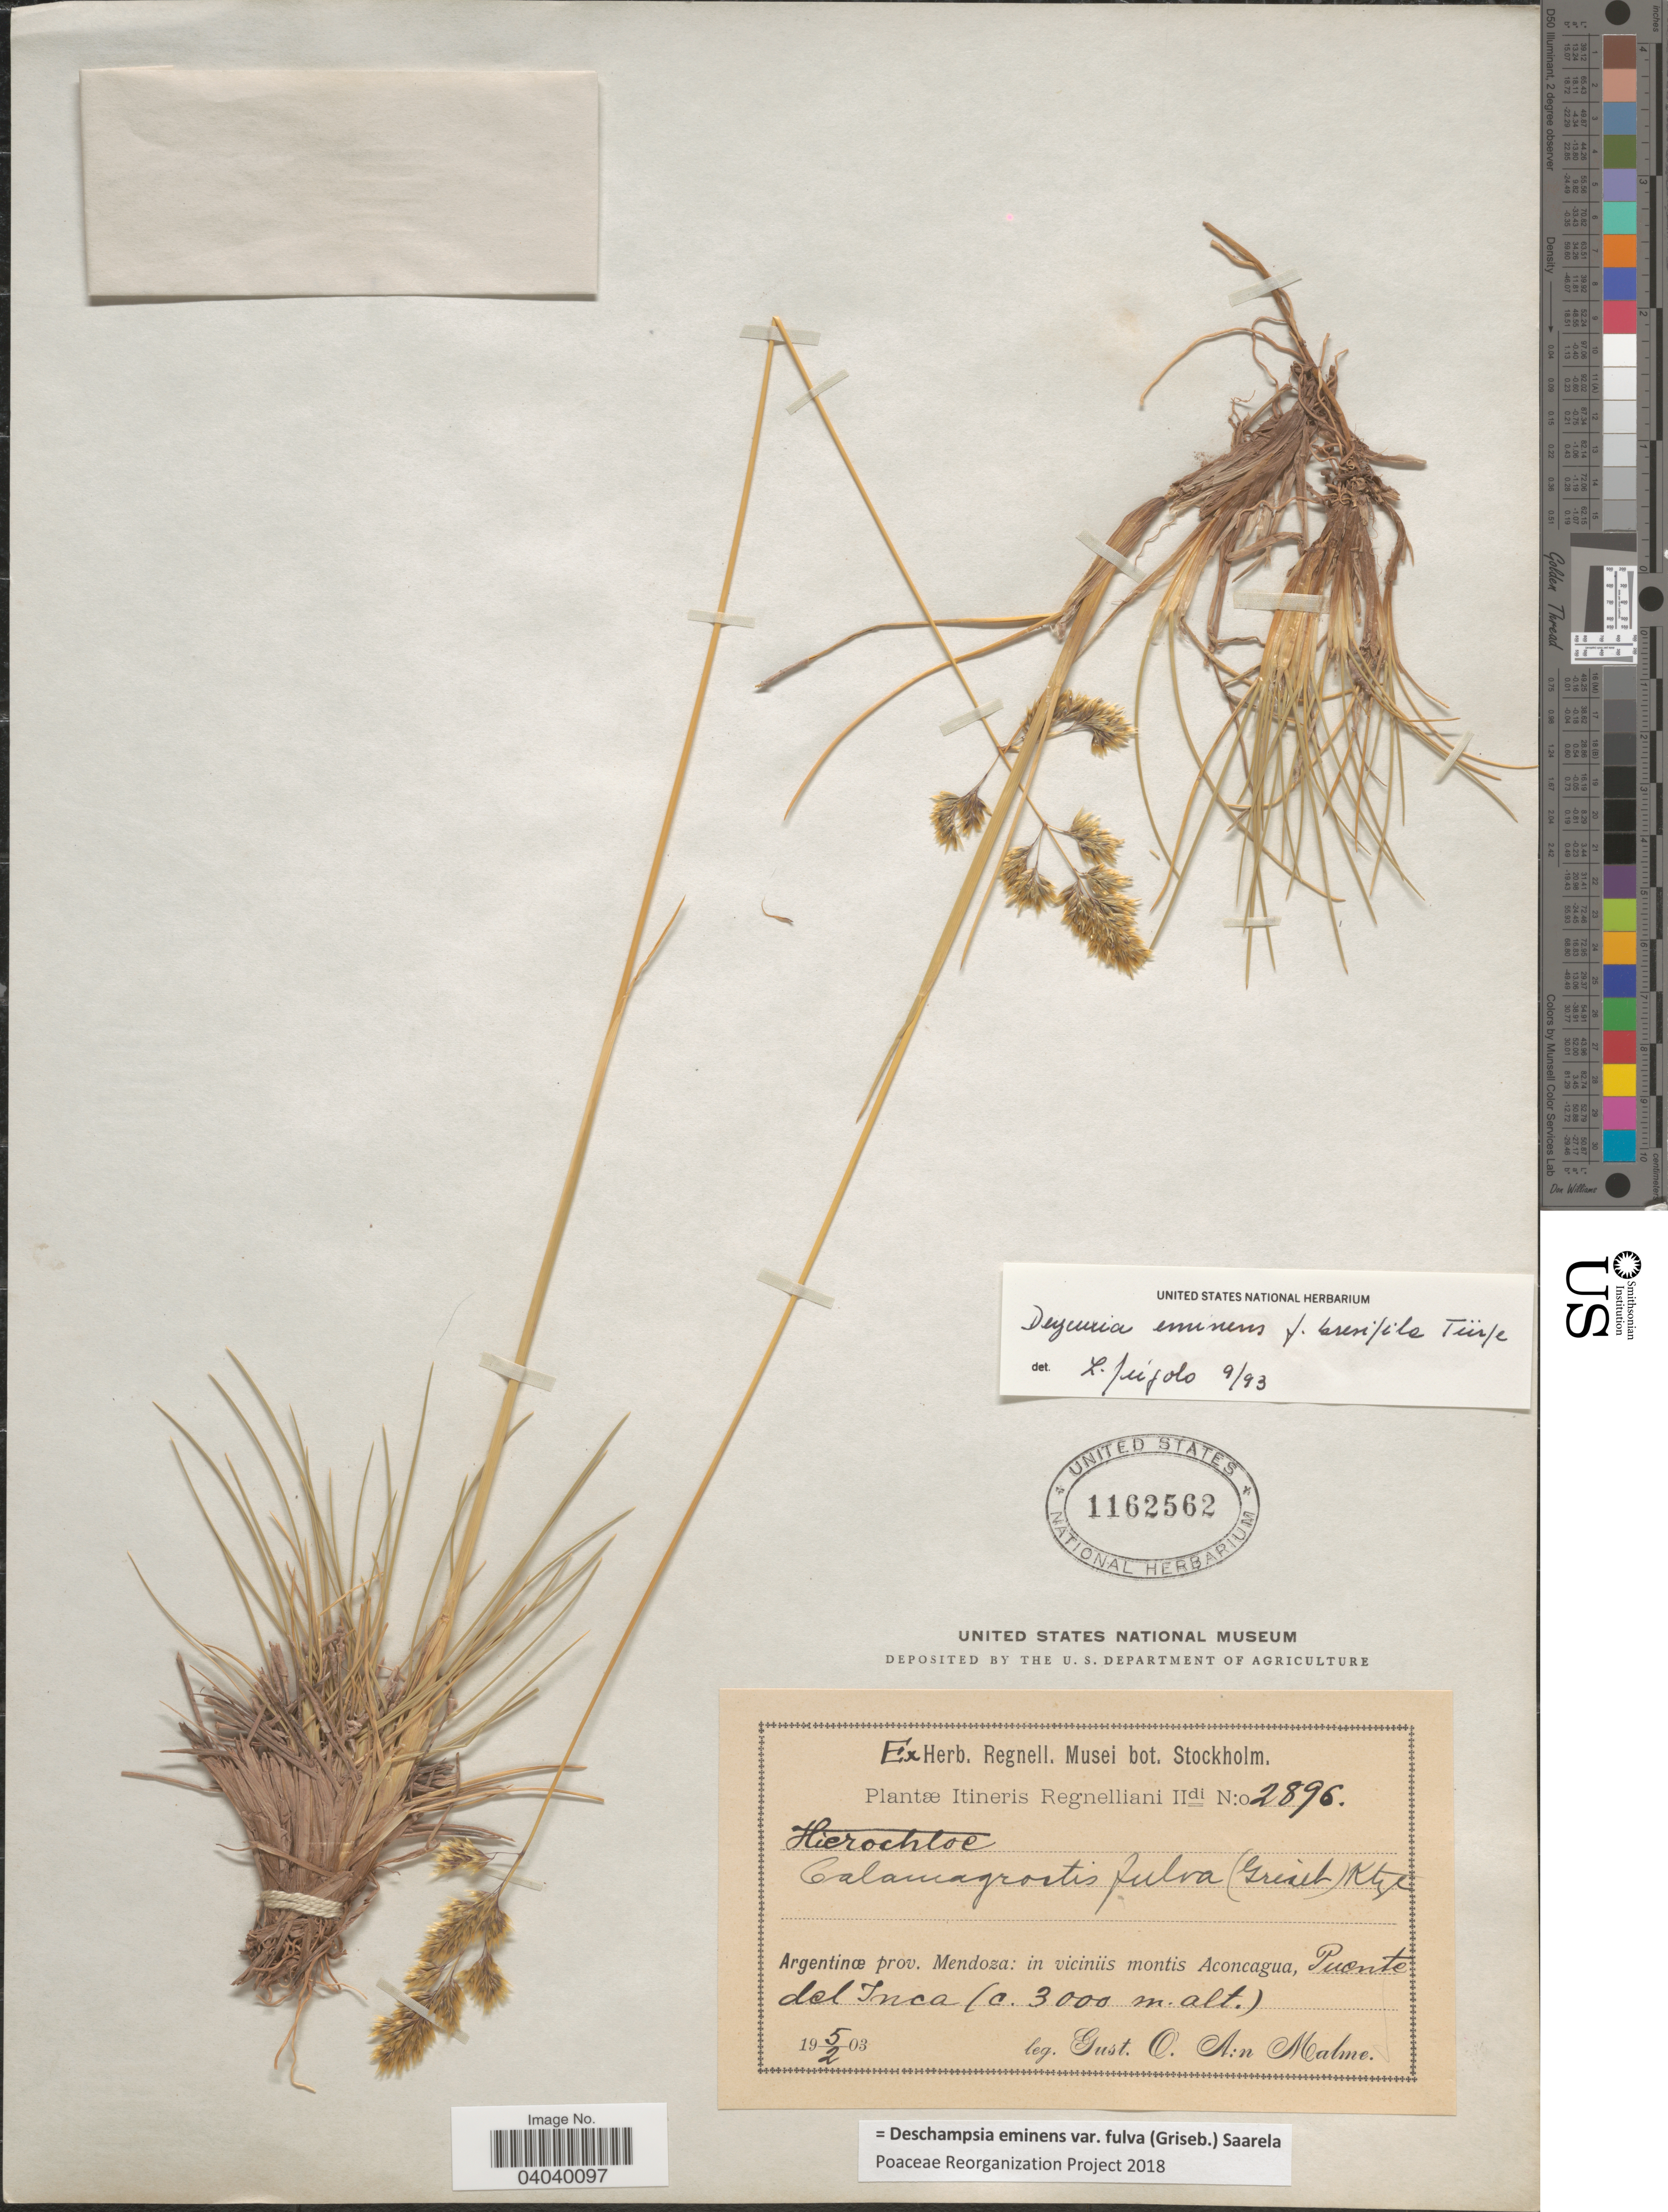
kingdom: Plantae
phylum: Tracheophyta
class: Liliopsida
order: Poales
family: Poaceae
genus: Deschampsia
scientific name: Deschampsia eminens var. fulva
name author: (Griseb.) Saarela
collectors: G. O. A. Malme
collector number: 2896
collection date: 1903-02-05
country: Argentina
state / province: Mendoza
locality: In viciniis montis Aconcagua, Puente del Inca.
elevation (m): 3000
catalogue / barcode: US 1162562